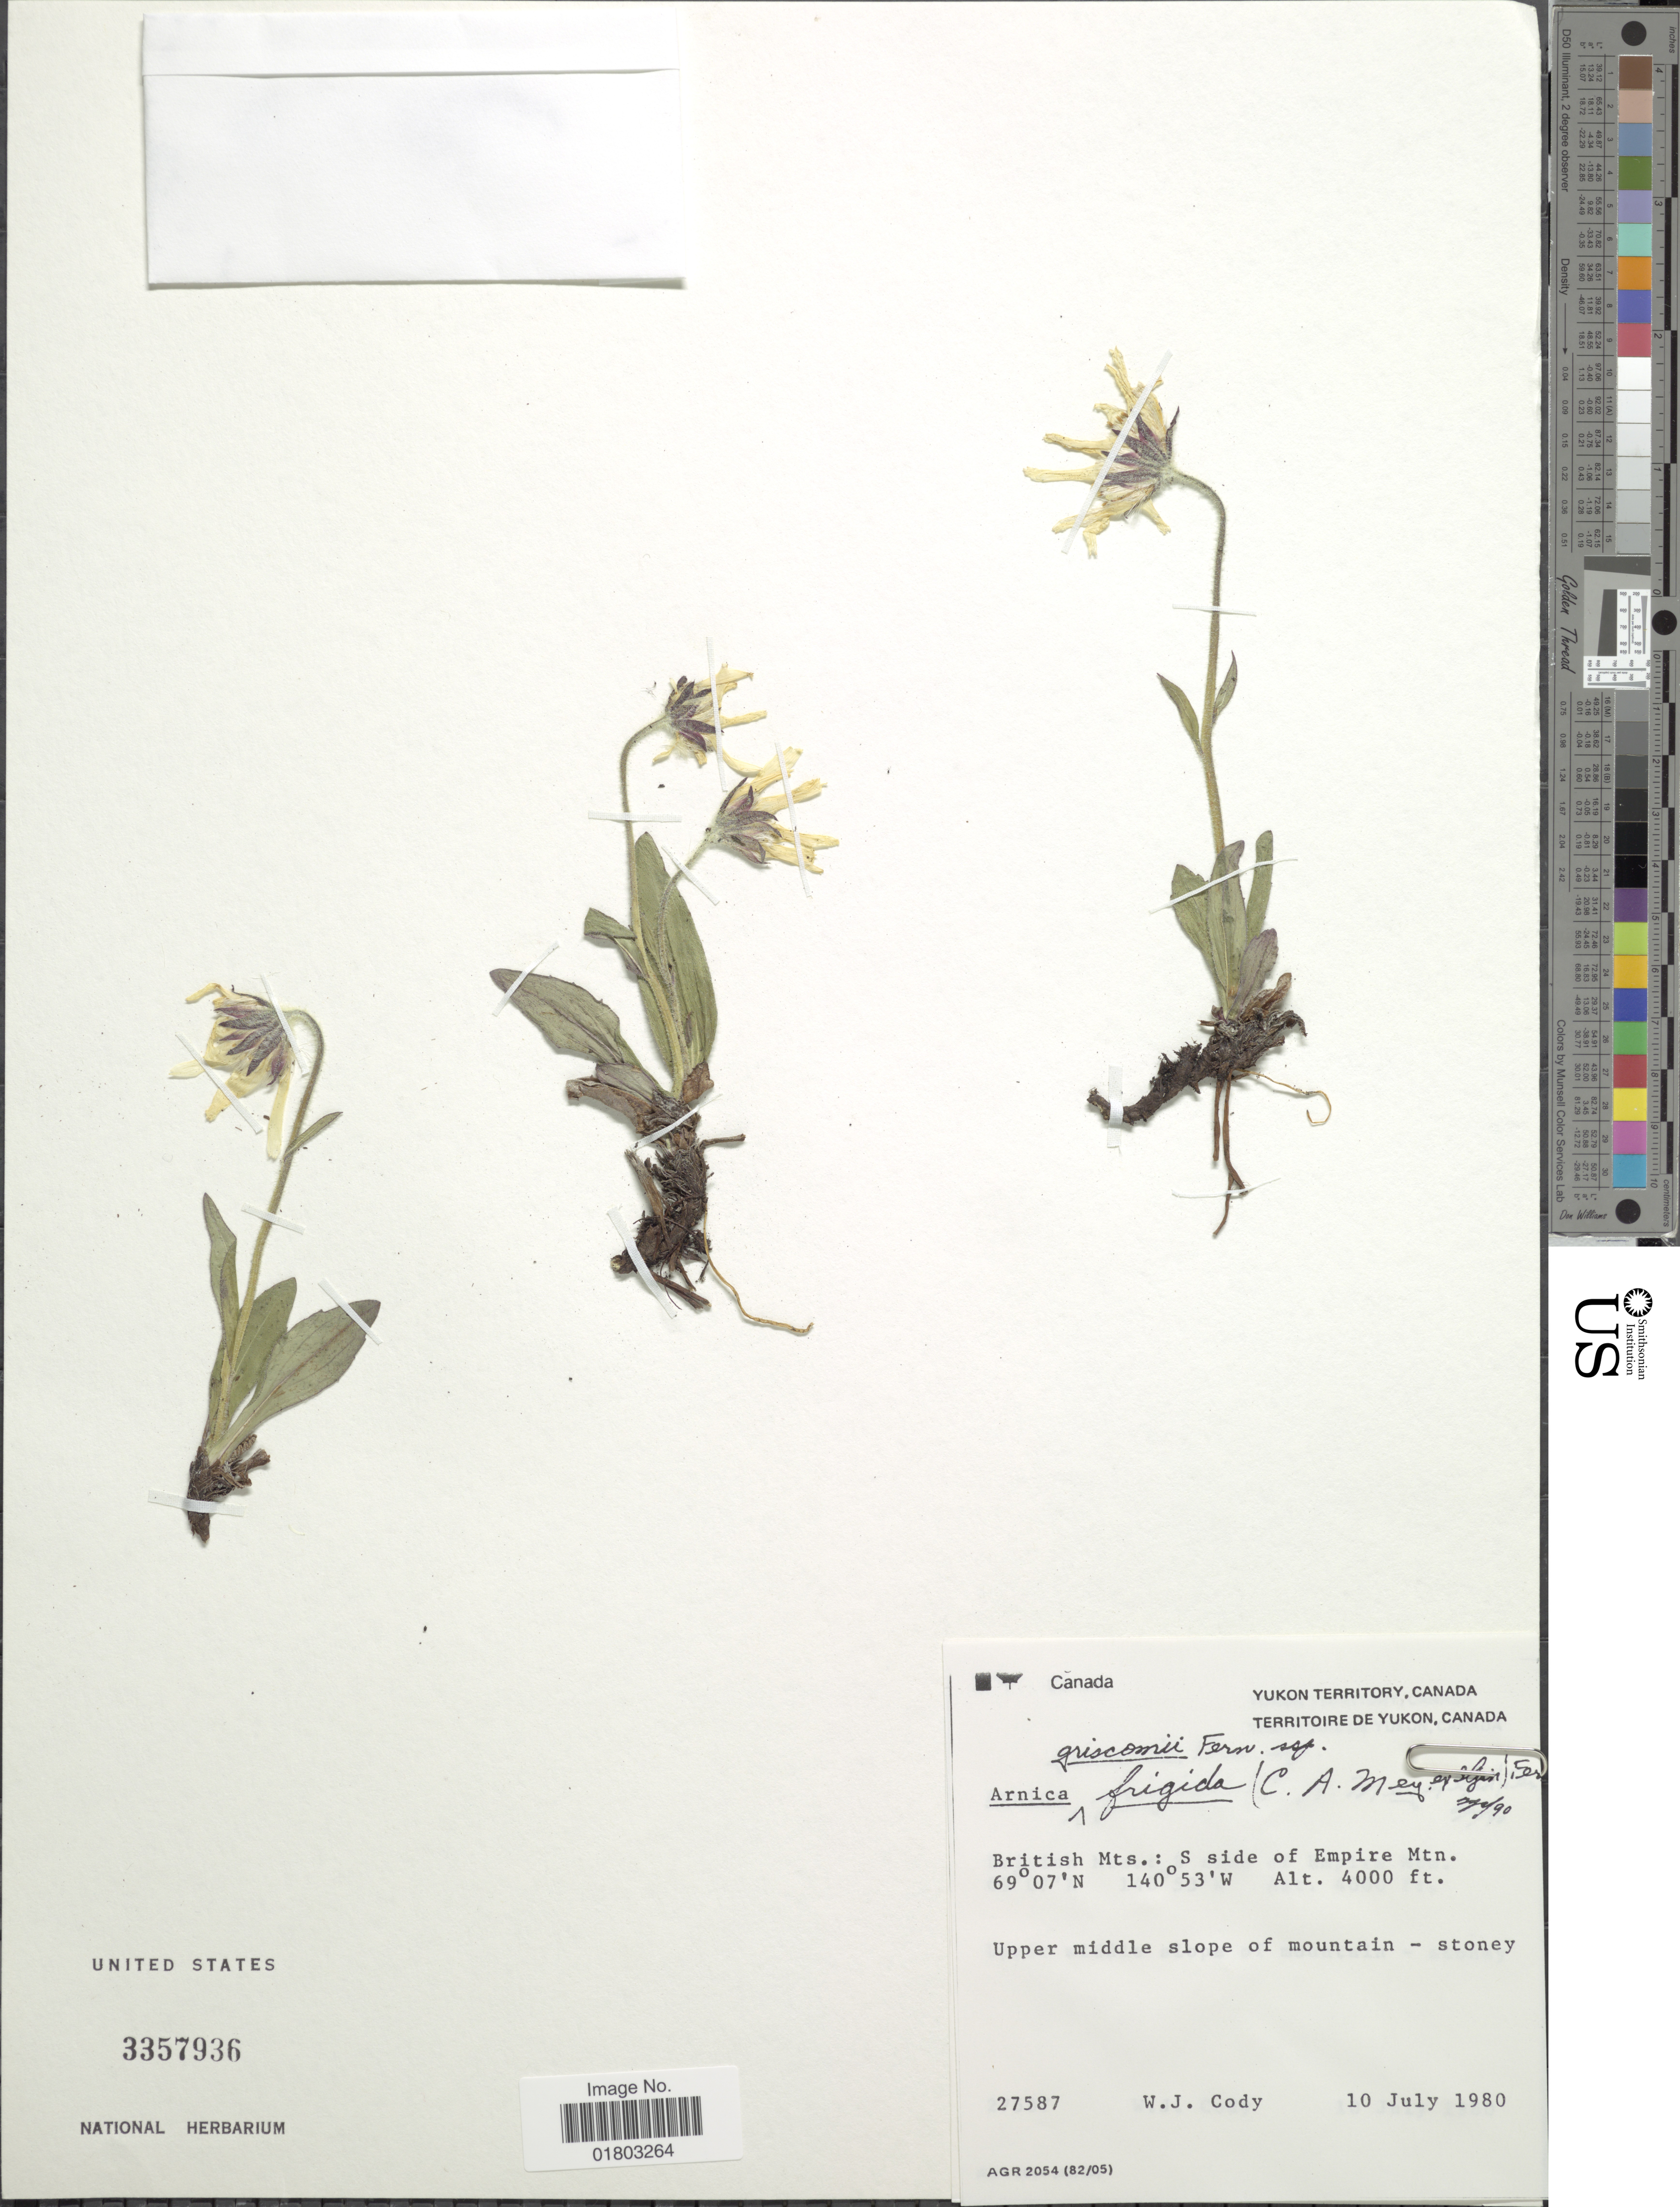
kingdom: Plantae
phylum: Tracheophyta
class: Magnoliopsida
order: Asterales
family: Asteraceae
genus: Arnica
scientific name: Arnica griscomii subsp. frigida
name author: (C.A. Mey. ex Iljin) S.J. Wolf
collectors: W. Cody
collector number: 27587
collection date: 1980-07-10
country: Canada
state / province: Yukon Territory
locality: British Mts.: S side of Empire Mtn. Upper middle slope of mountain - stoney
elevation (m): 1219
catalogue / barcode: US 3357936